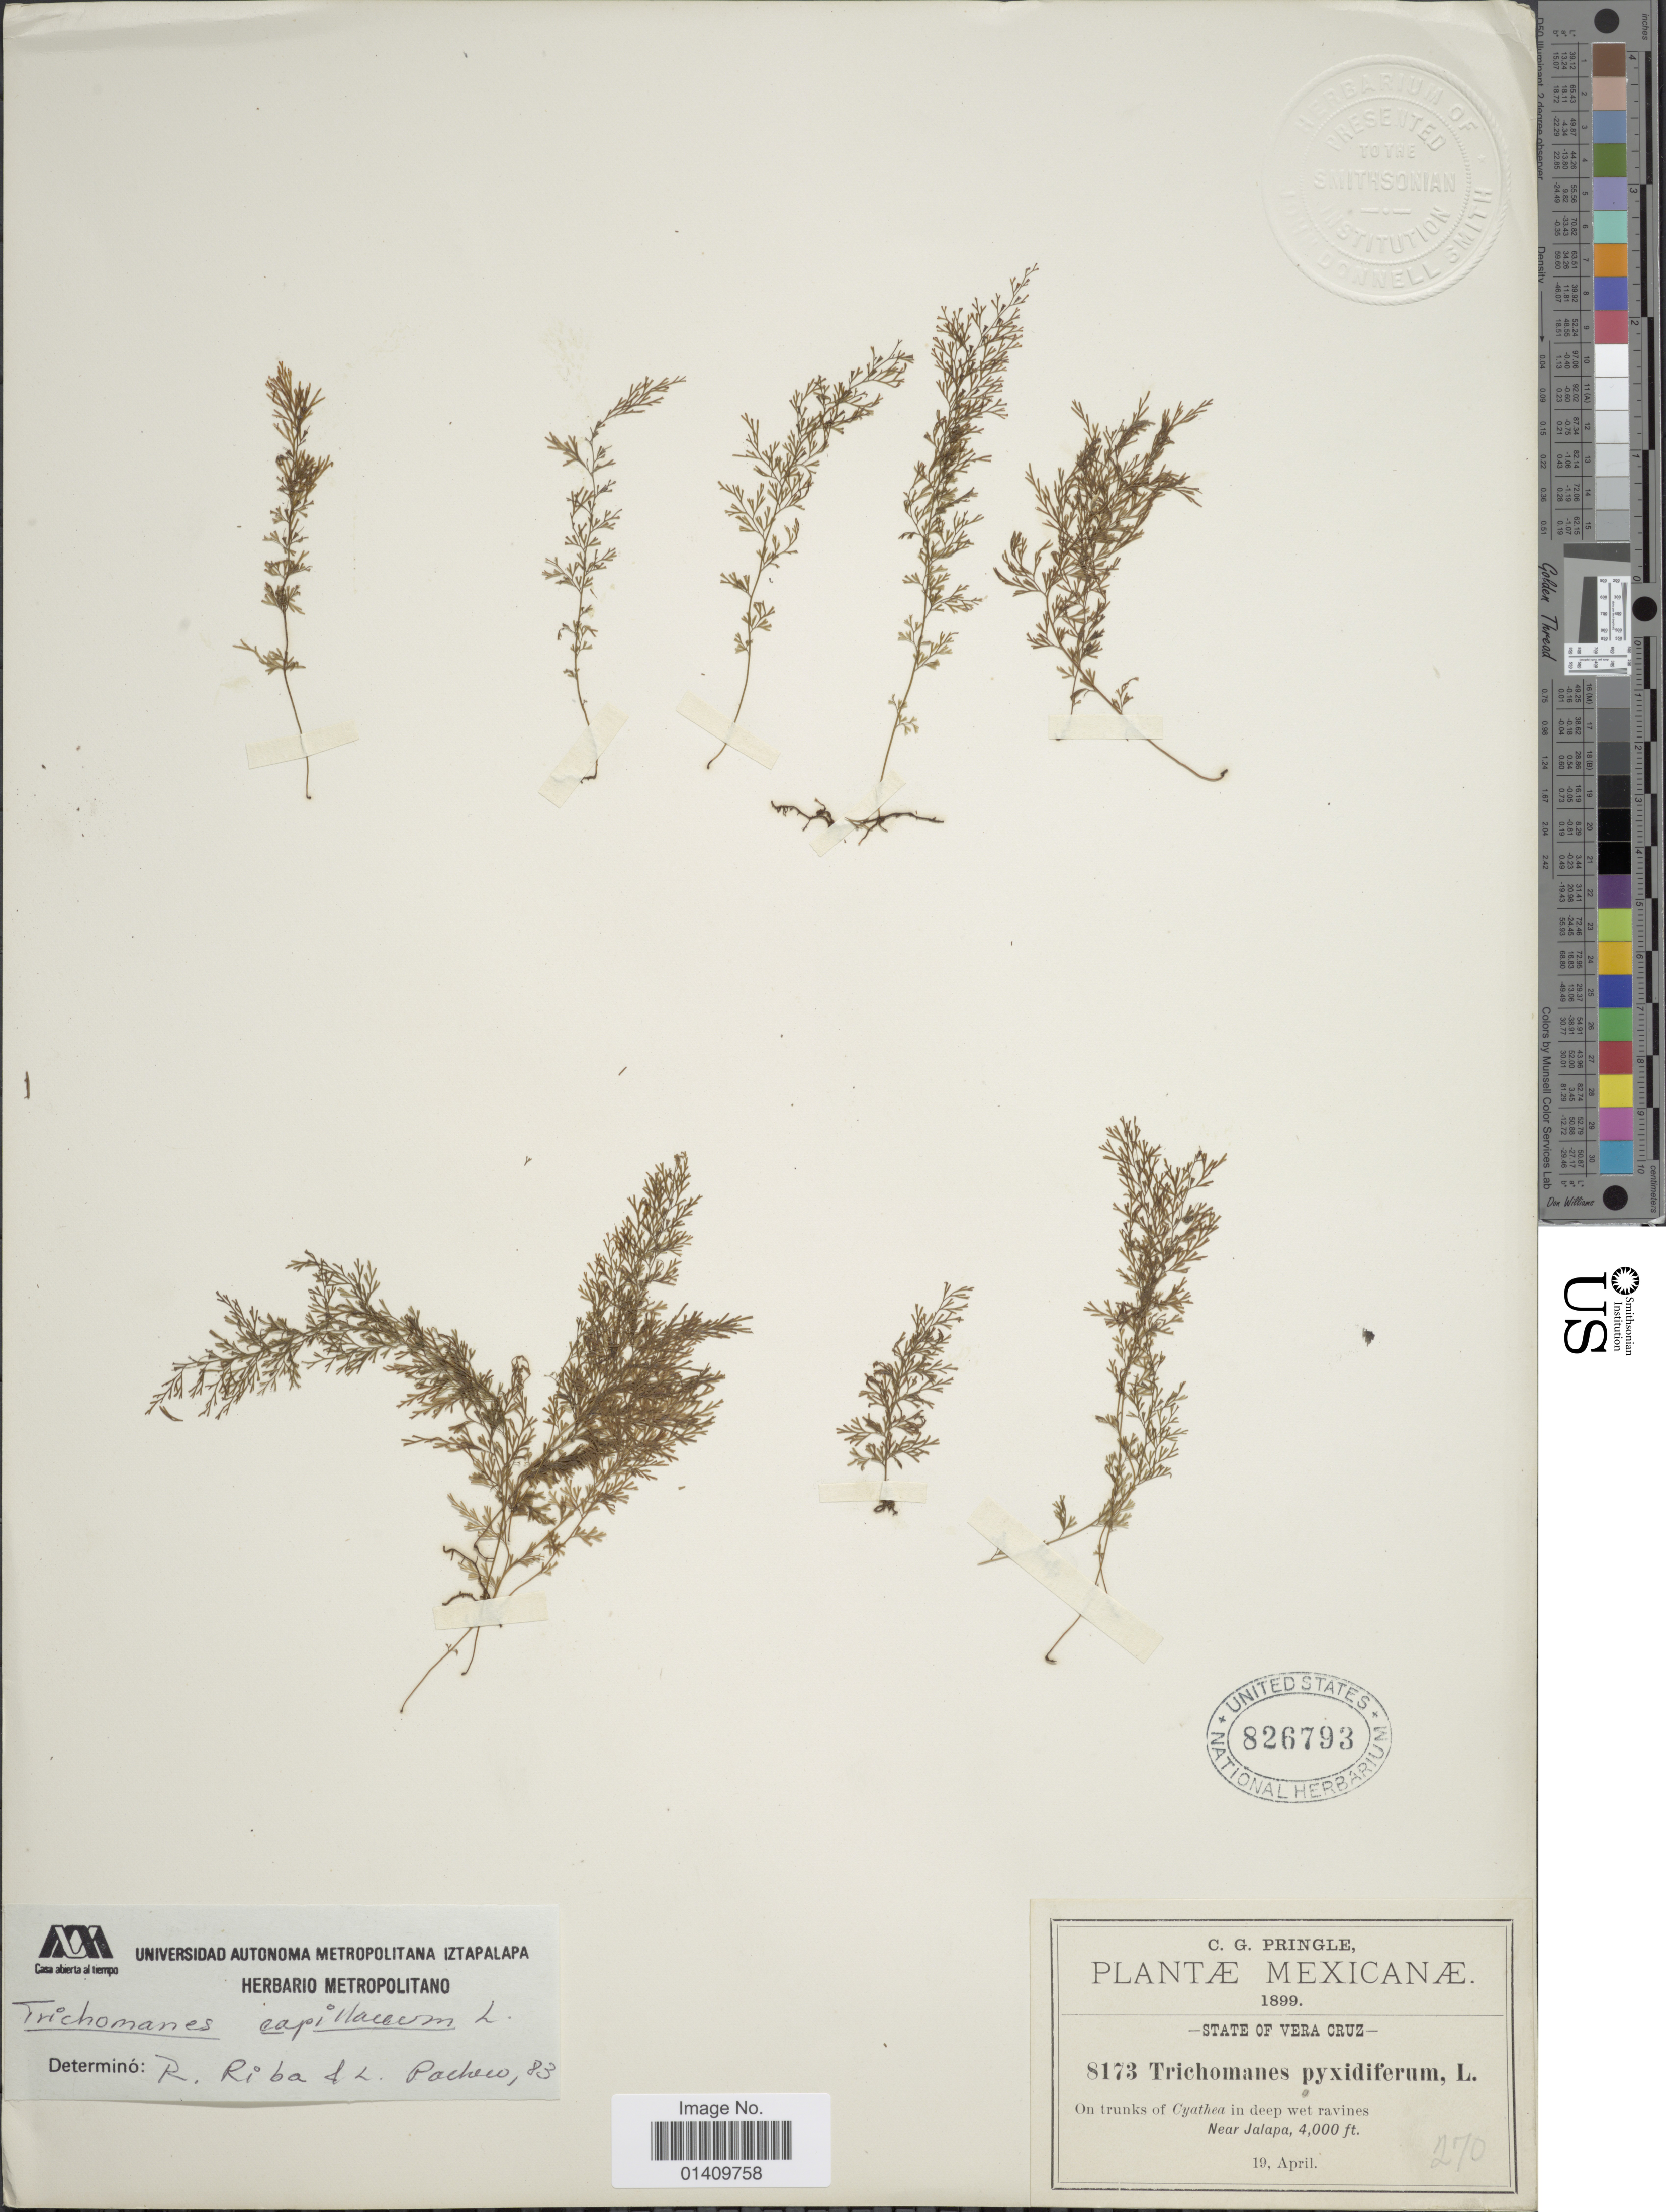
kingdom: Plantae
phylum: Tracheophyta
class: Polypodiopsida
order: Hymenophyllales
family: Hymenophyllaceae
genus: Polyphlebium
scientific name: Polyphlebium capillaceum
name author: (L.) Ebihara & Dubuisson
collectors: C. G. Pringle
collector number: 8173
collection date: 1899-04-19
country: Mexico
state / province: Veracruz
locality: State of Vera Cruz on trunks of Cyathea in deep wet ravines near Jalapa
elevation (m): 1219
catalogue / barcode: US 826793